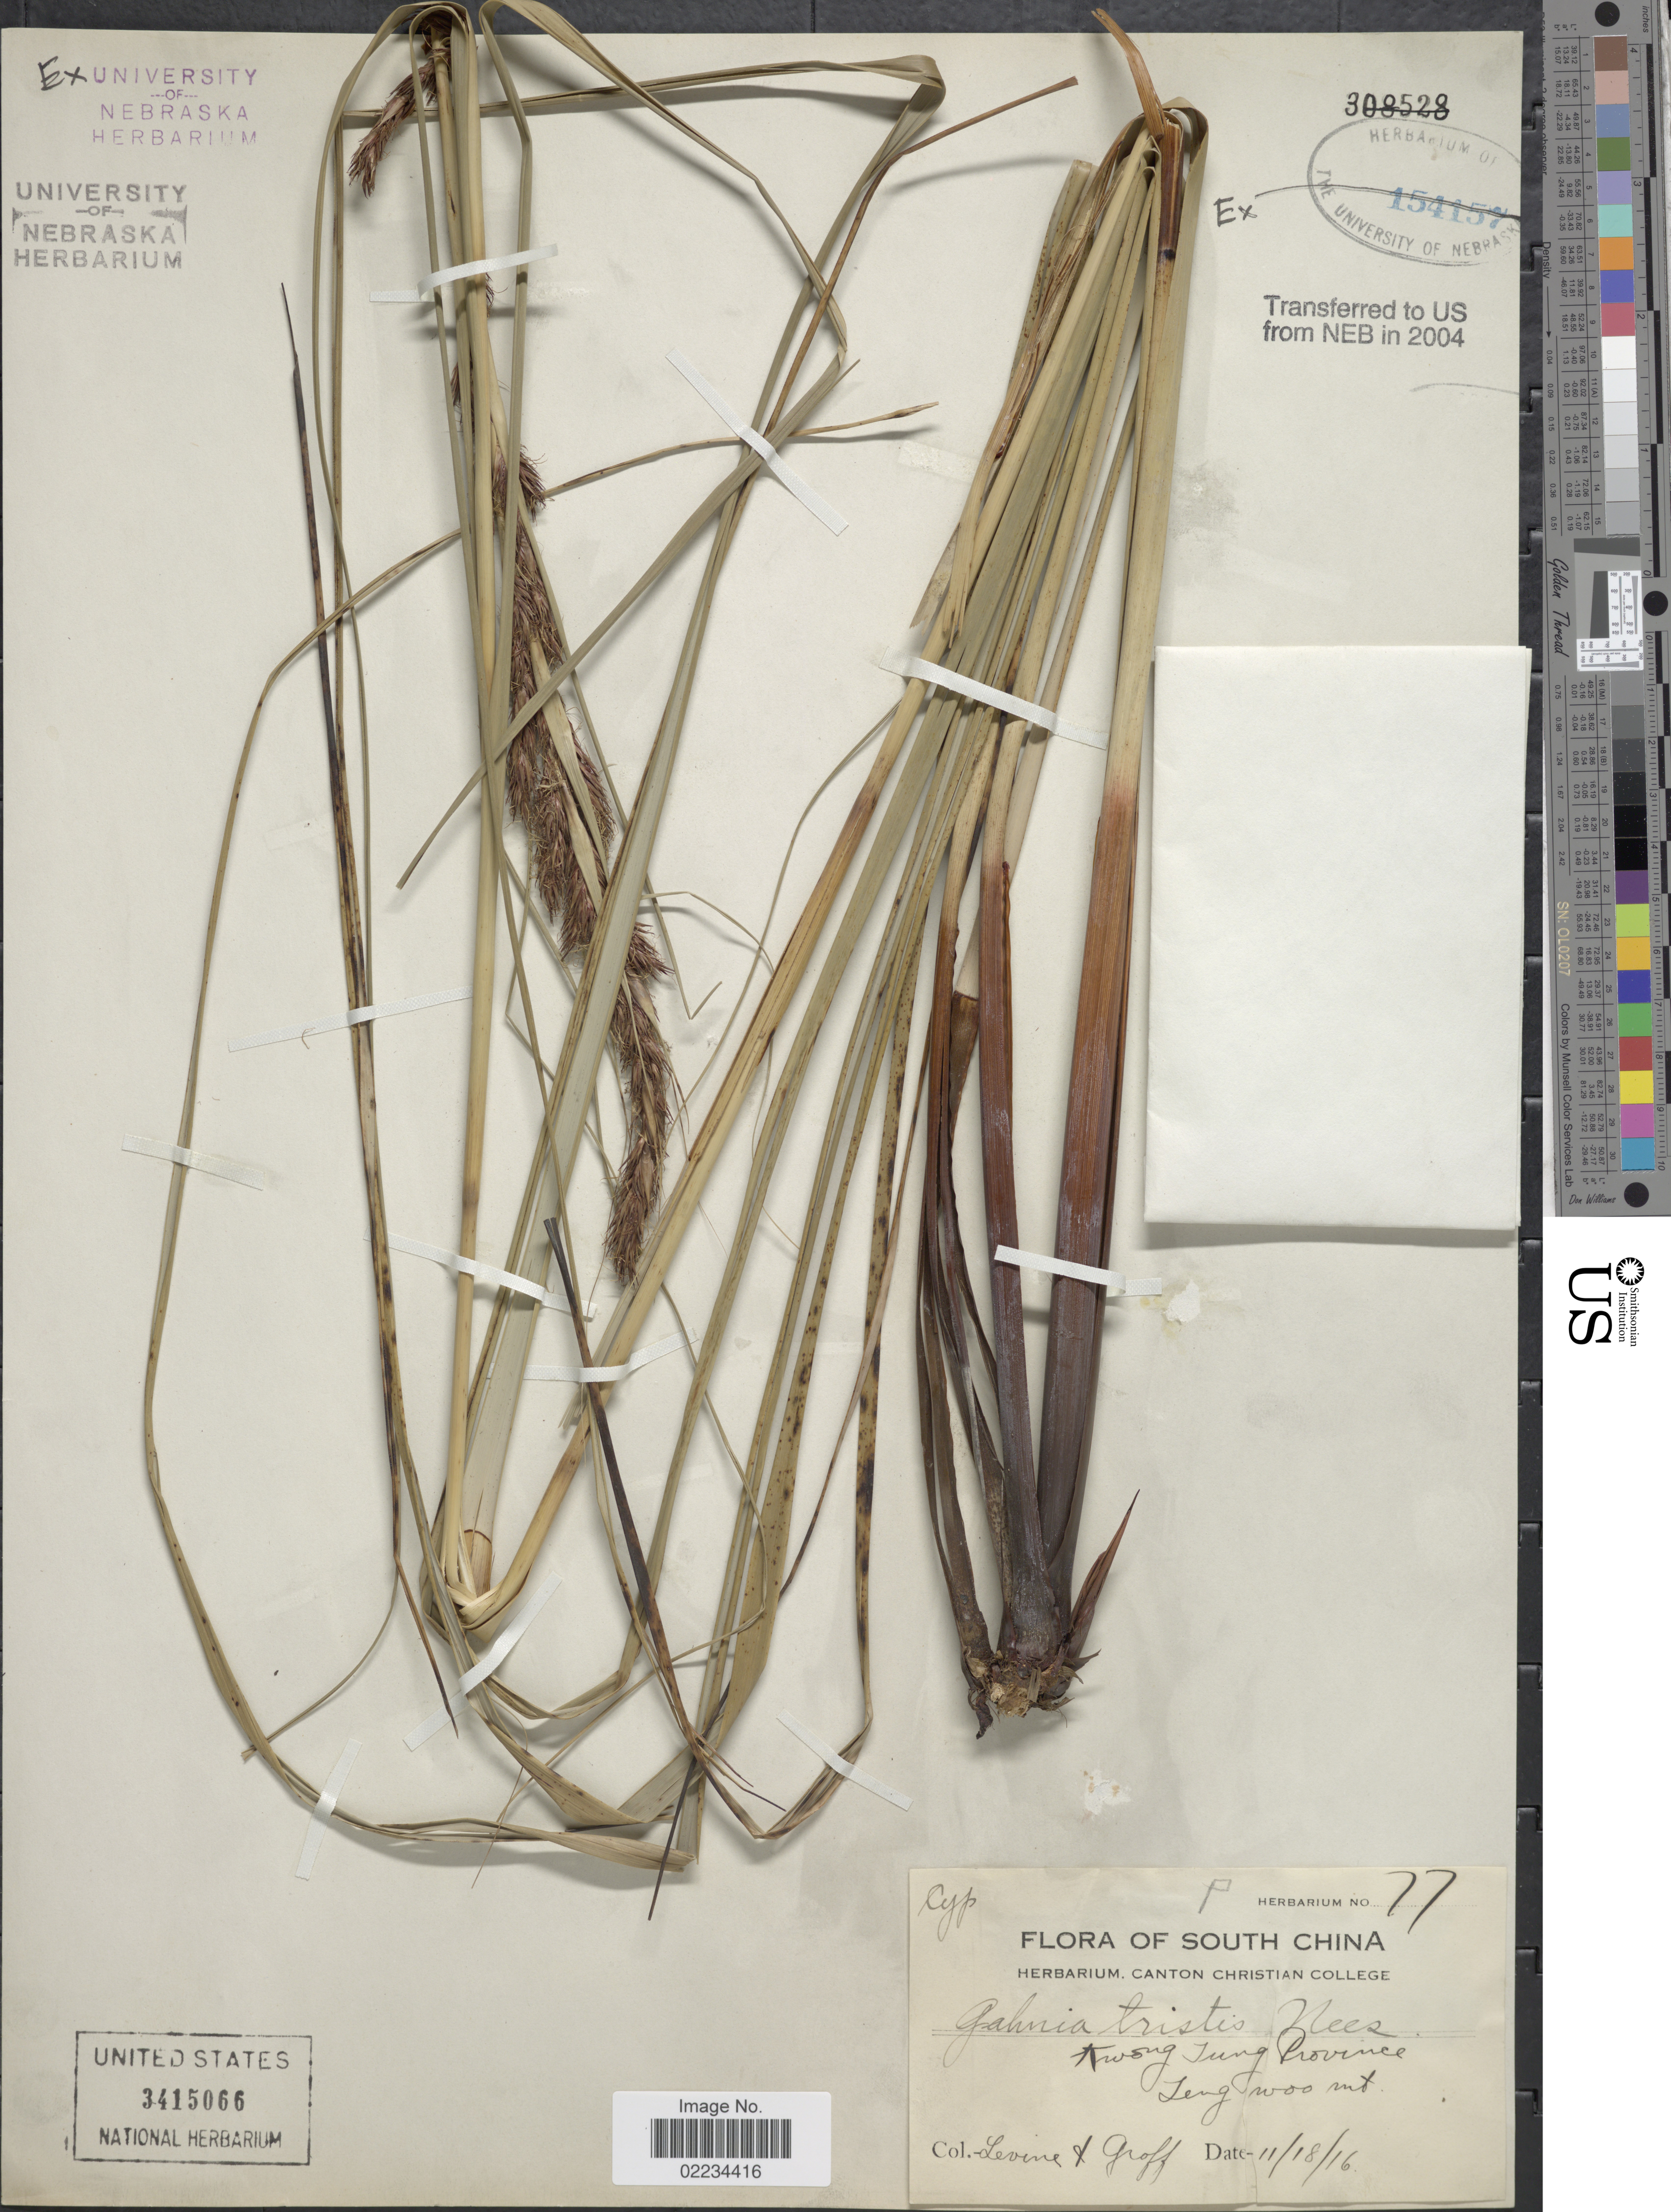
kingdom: Plantae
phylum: Tracheophyta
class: Liliopsida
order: Poales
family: Cyperaceae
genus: Gahnia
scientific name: Gahnia tristis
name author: Nees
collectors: -. Levine & -- Groff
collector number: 77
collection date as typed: Transcribed d/m/y: 18/11/16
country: China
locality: South China, Kwong Tung Province, Teng Woo mt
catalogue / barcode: US 3415066